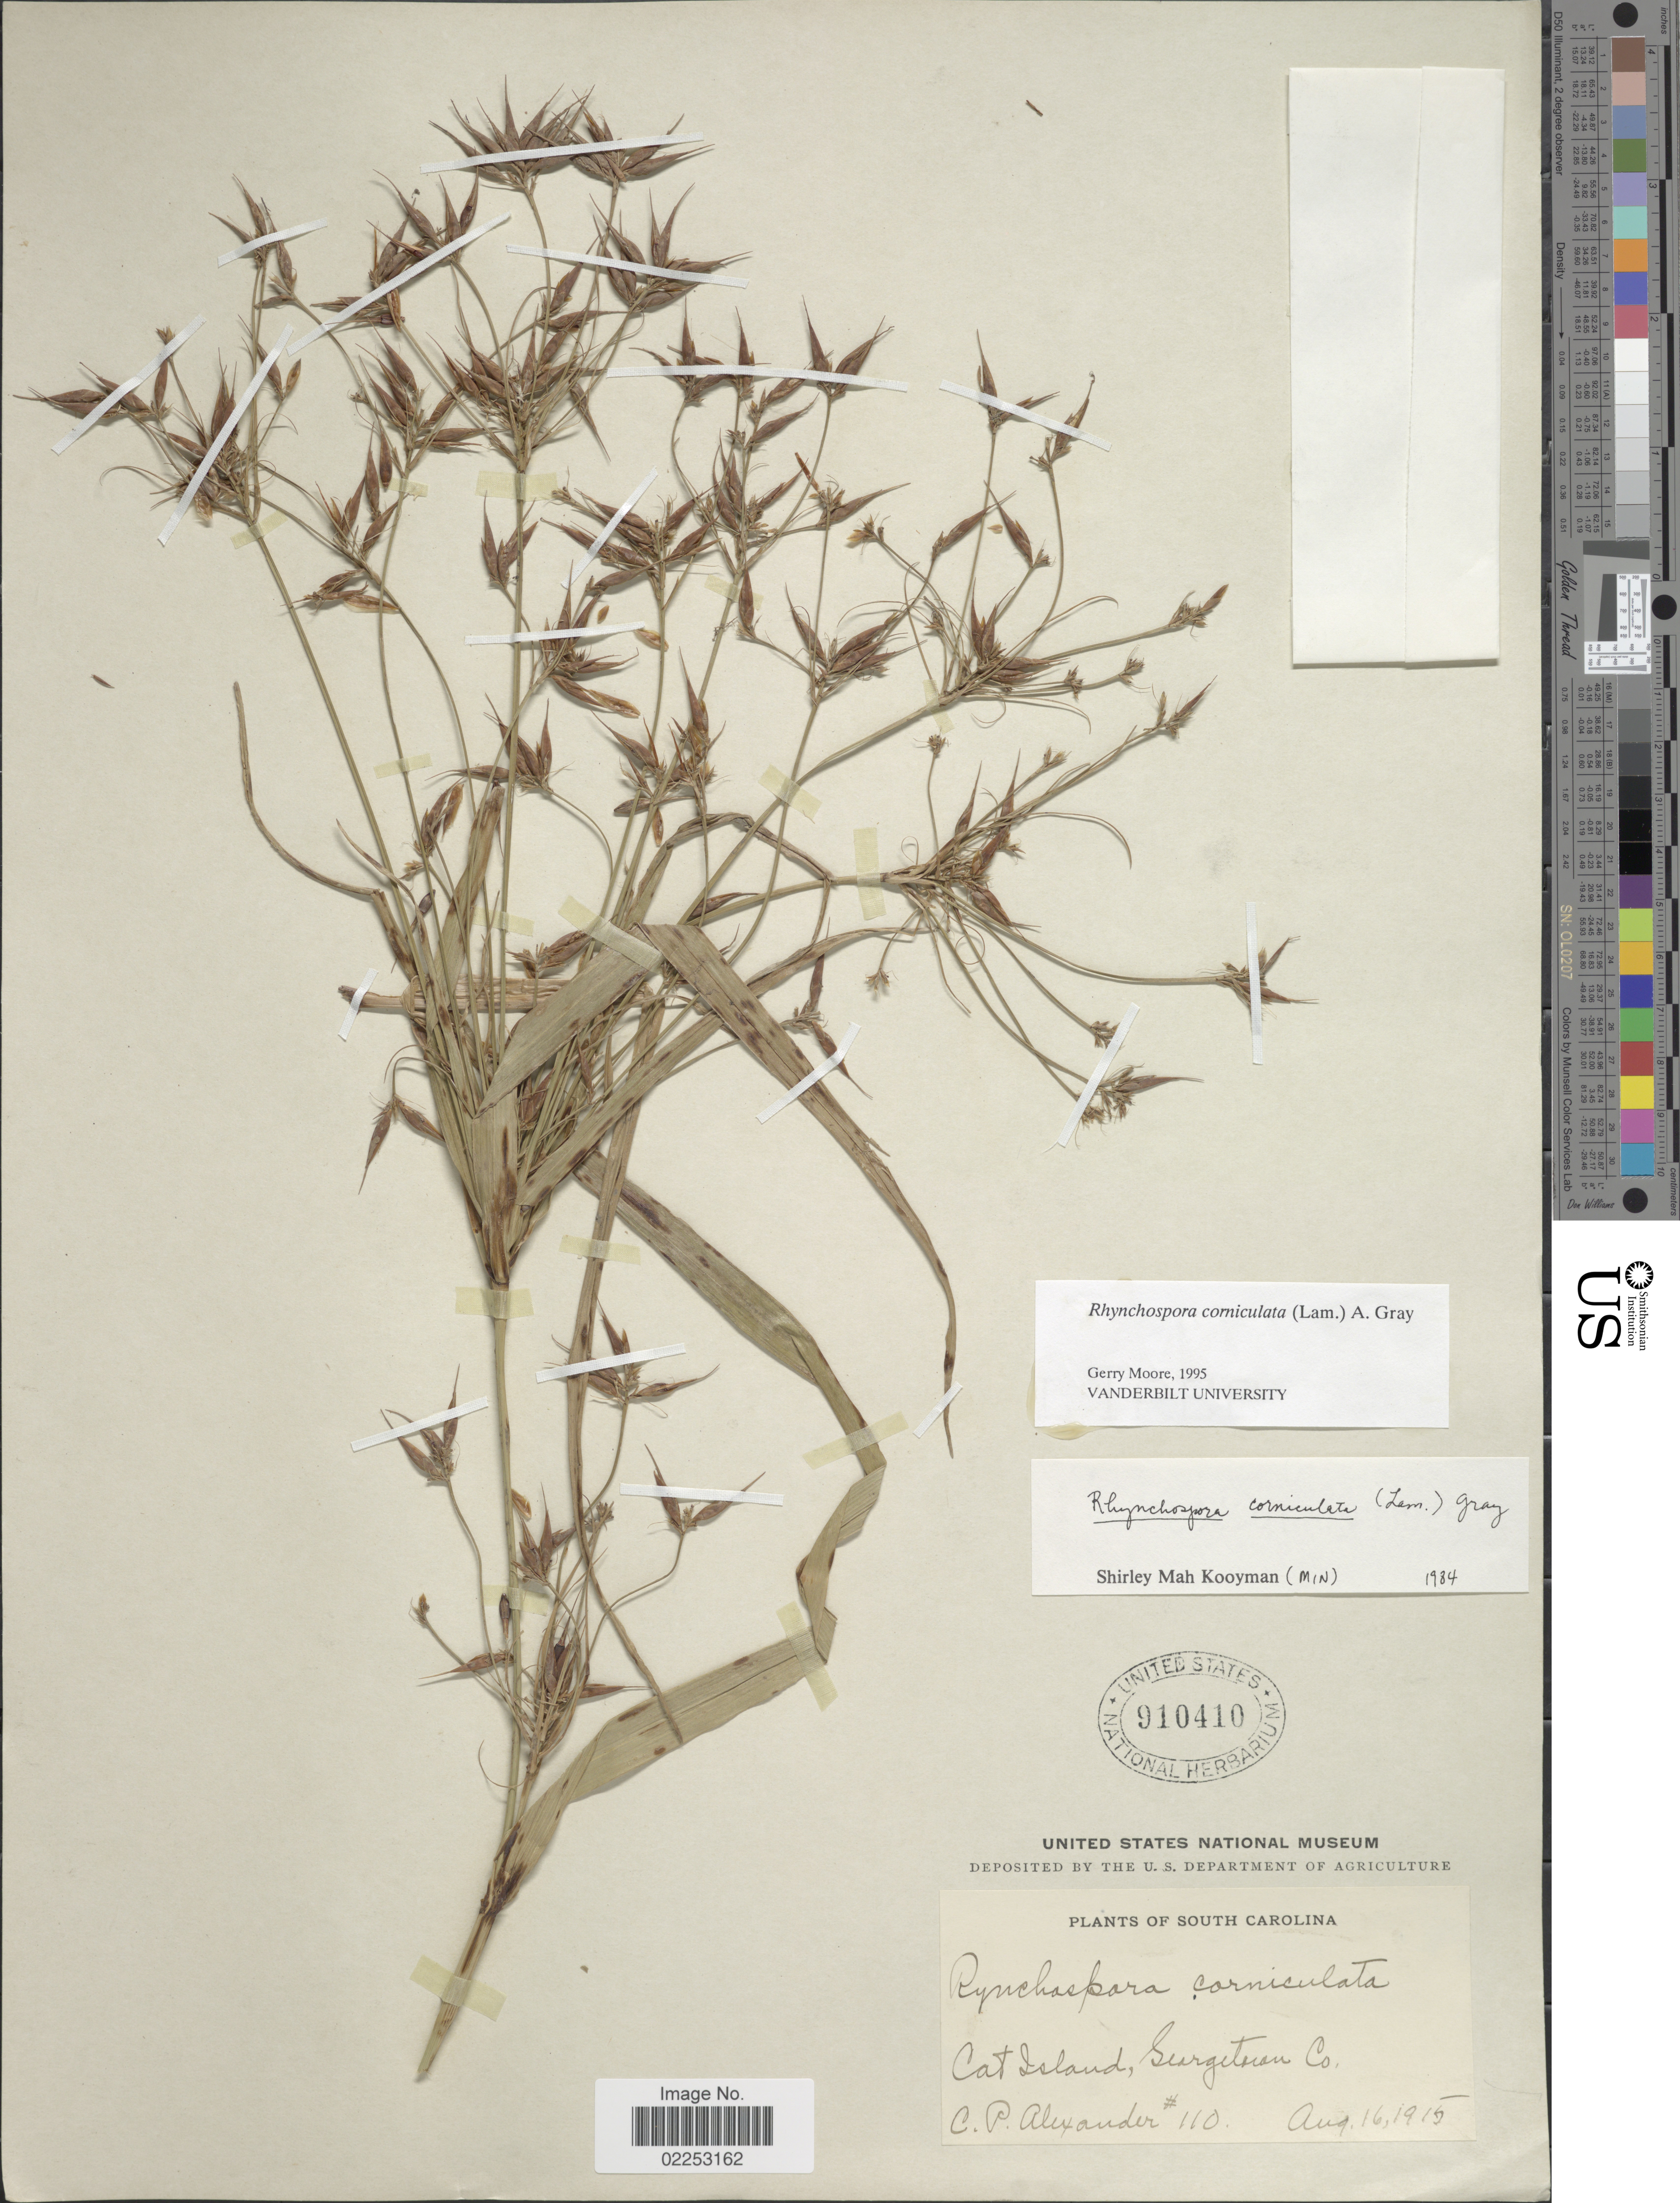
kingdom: Plantae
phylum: Tracheophyta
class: Liliopsida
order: Poales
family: Cyperaceae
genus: Rhynchospora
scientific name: Rhynchospora corniculata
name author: (Lam.) A. Gray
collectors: C. P. Alexander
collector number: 110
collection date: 1915-08-16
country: United States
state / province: South Carolina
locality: Cat Island, Georgetown Co.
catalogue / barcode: US 910410